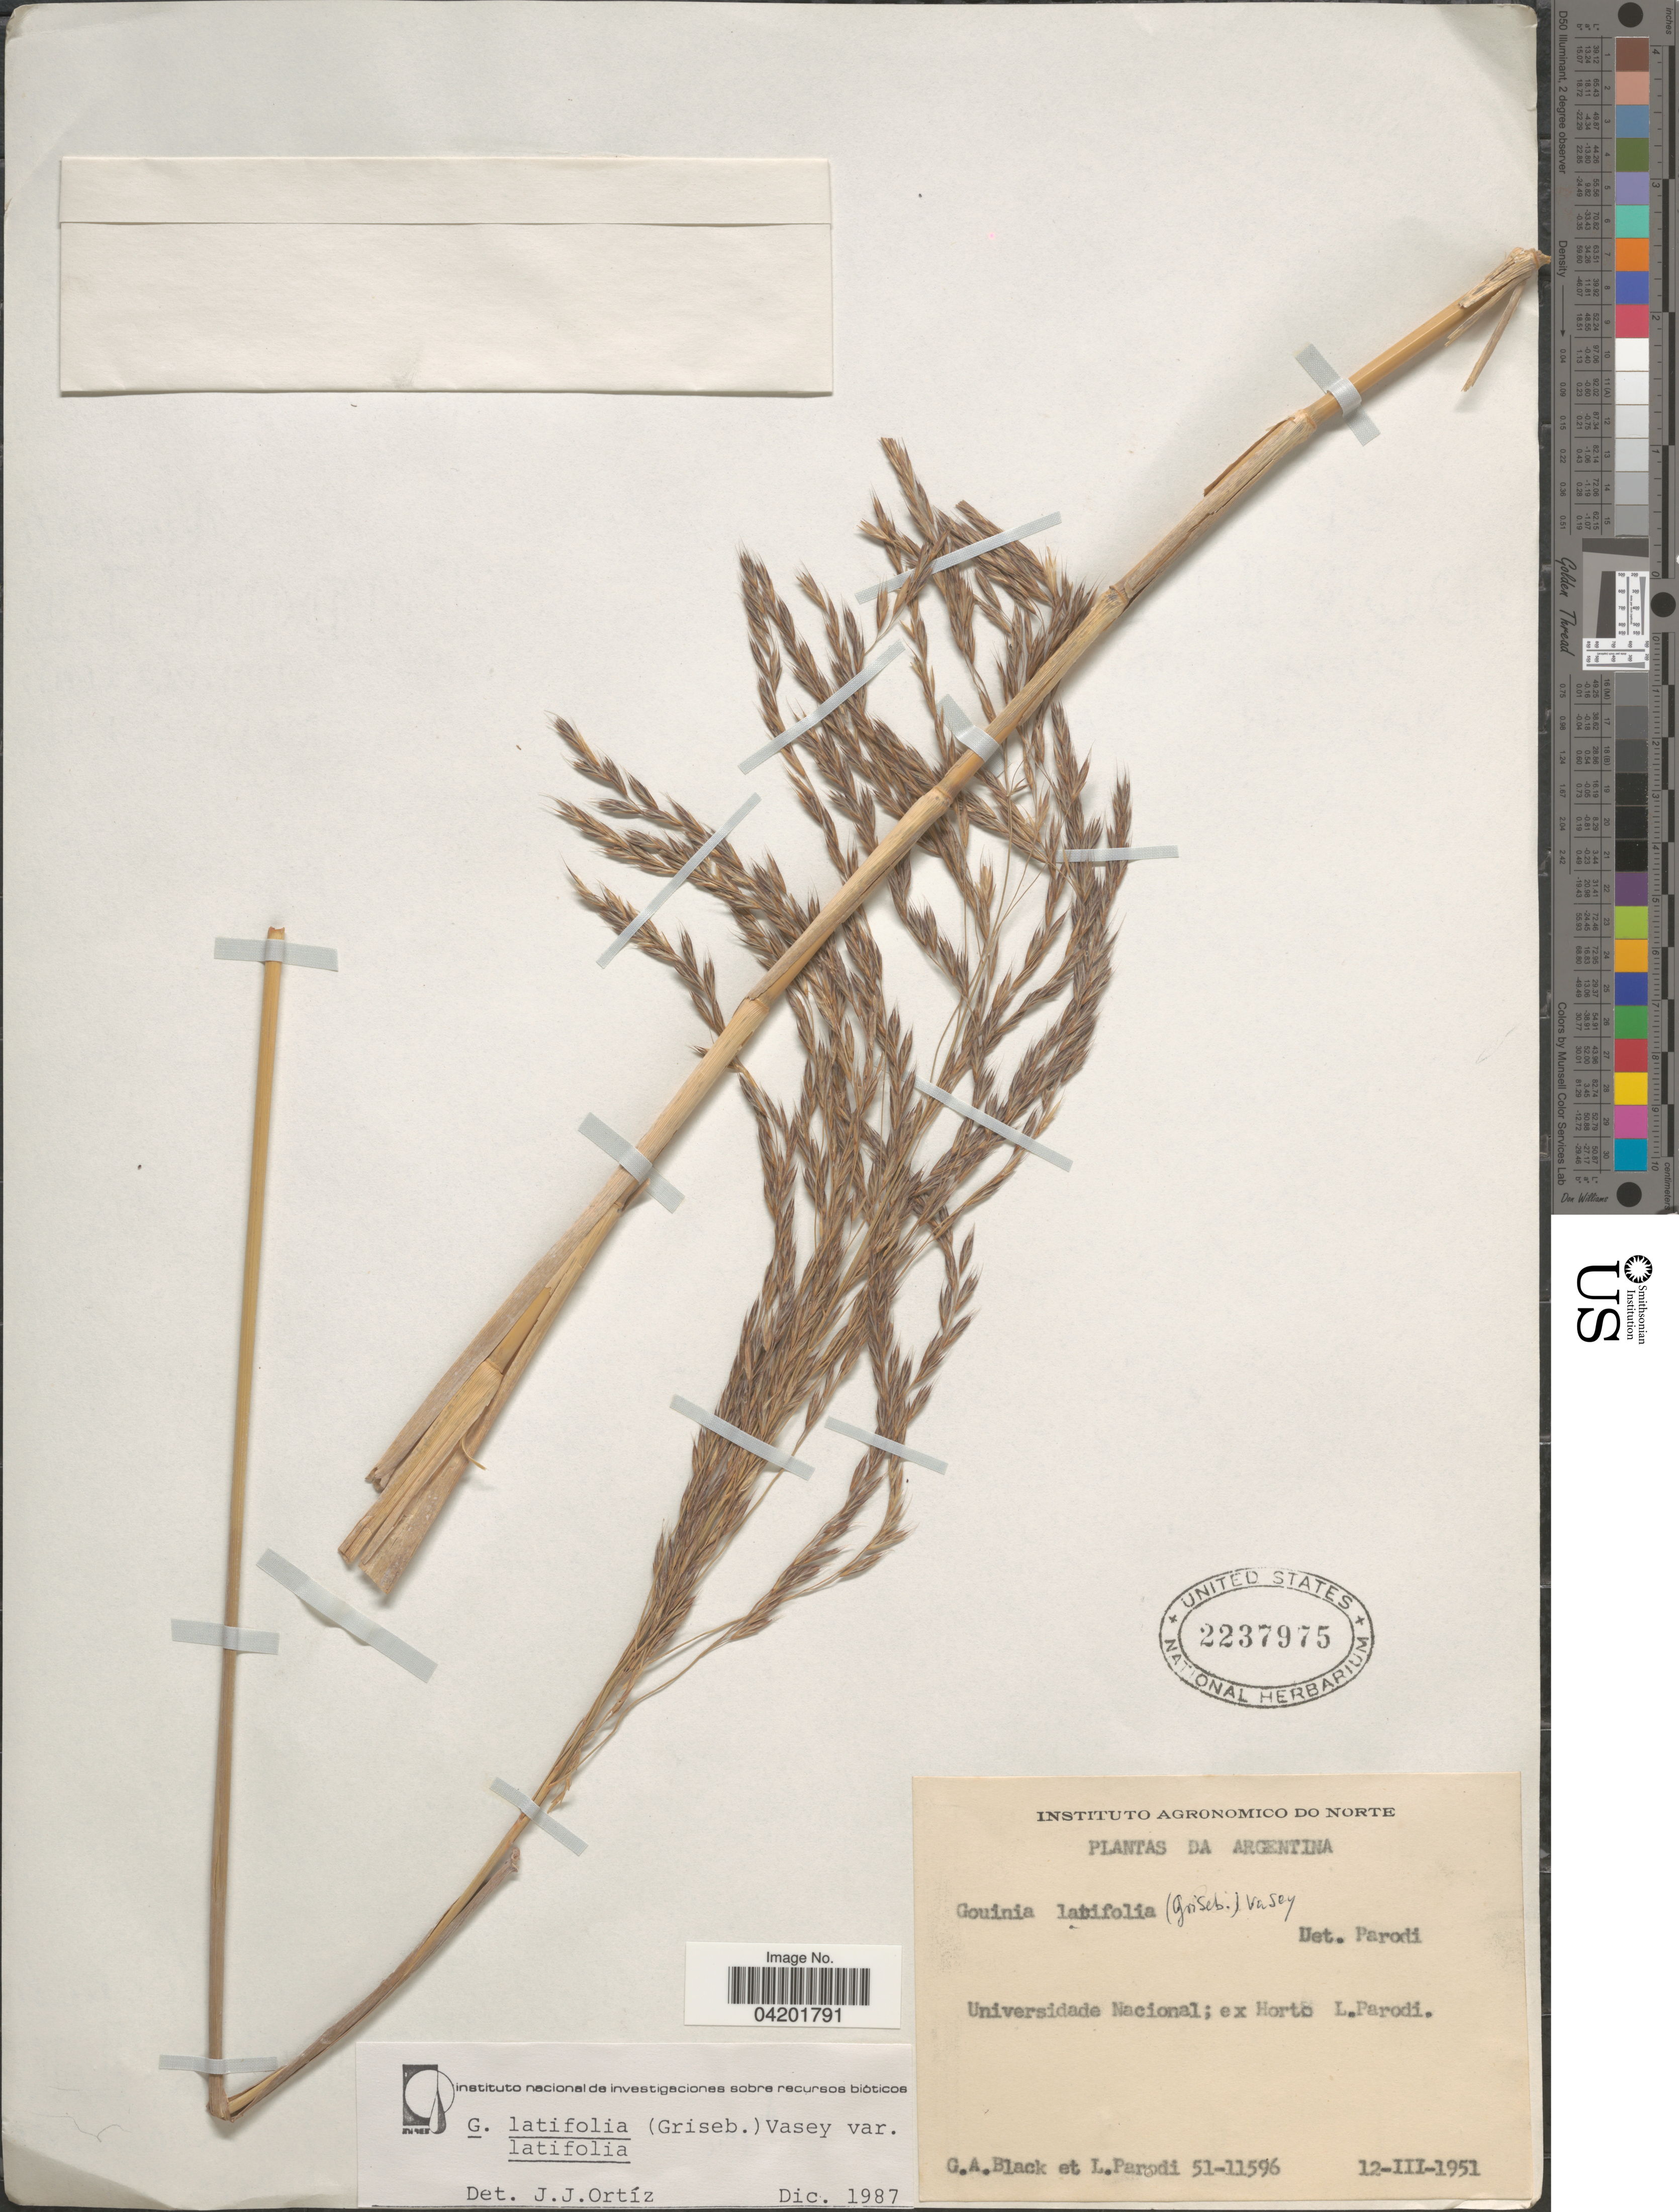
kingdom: Plantae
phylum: Tracheophyta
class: Liliopsida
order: Poales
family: Poaceae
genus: Gouinia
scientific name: Gouinia latifolia var. latifolia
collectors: G. A. Black & L. R. Parodi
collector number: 51-11596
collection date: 1951-03-12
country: Argentina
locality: Universidade Nacional; ex Horto L.Parodi.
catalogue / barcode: US 2237975